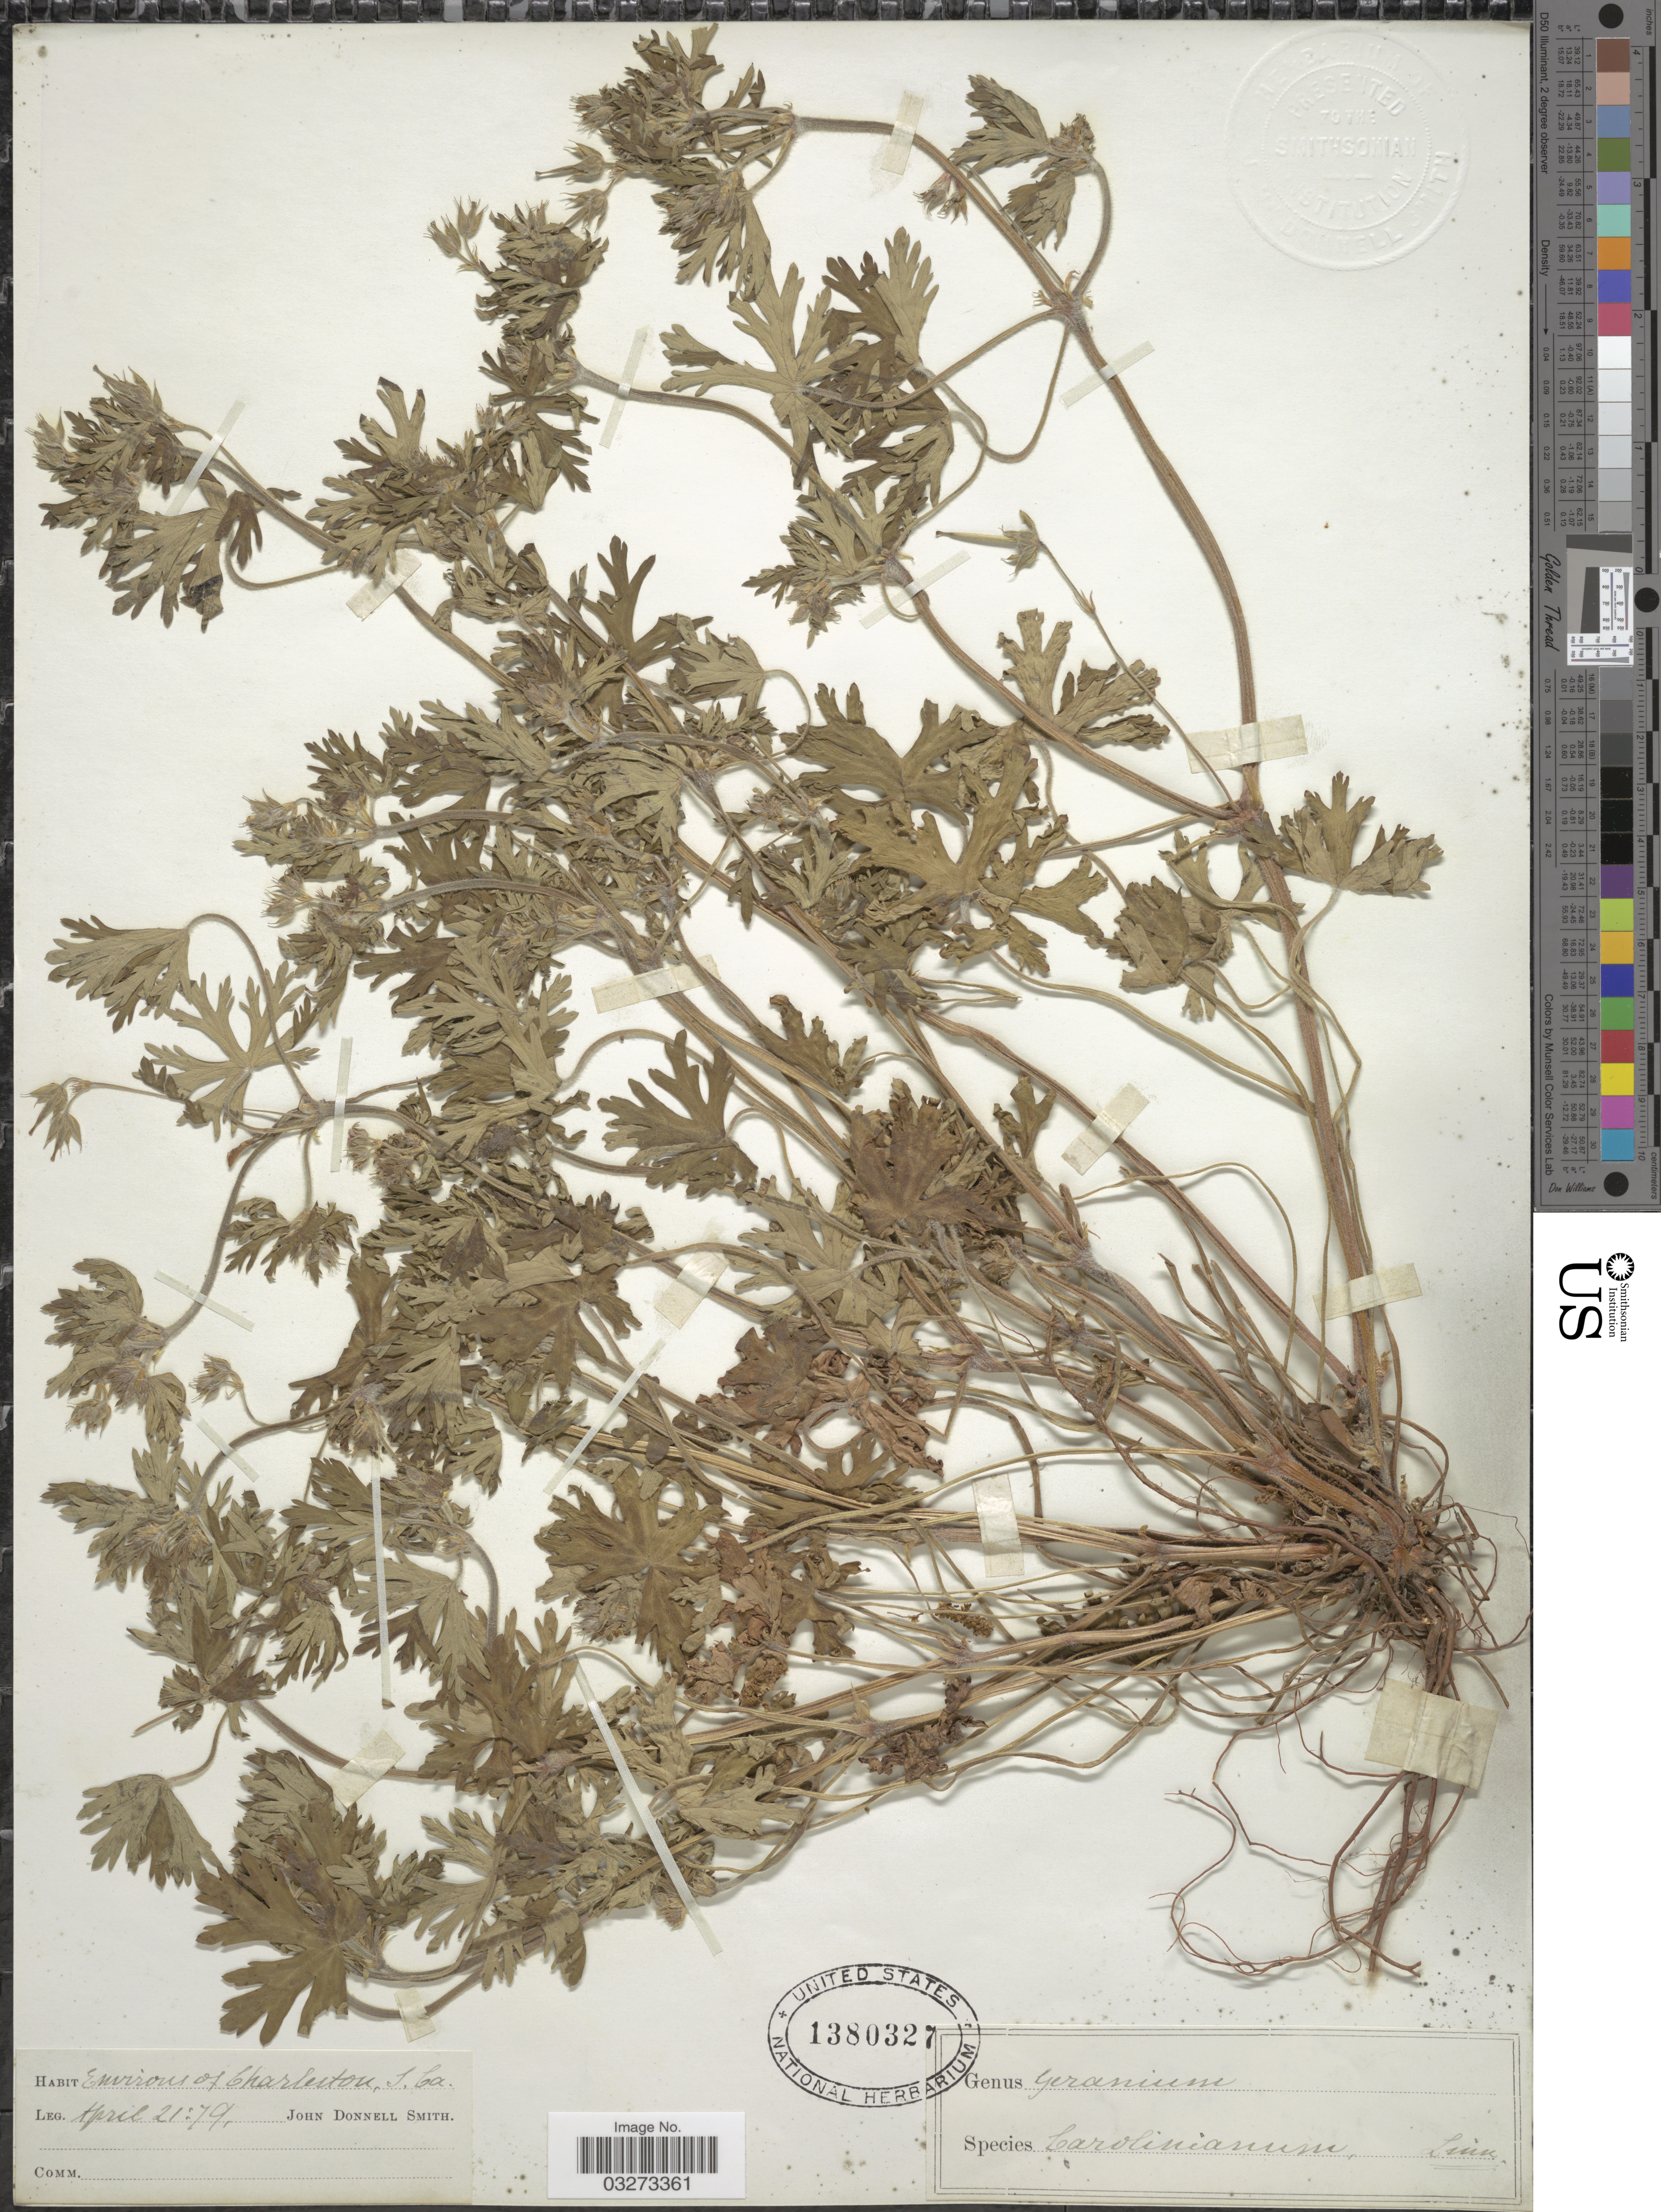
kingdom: Plantae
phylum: Tracheophyta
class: Magnoliopsida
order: Geraniales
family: Geraniaceae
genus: Geranium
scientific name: Geranium carolinianum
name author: L.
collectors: J. Donnell Smith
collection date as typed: Transcribed d/m/y: 21/4/79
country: United States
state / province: South Carolina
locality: Environs of Charleston.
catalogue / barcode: US 1380327